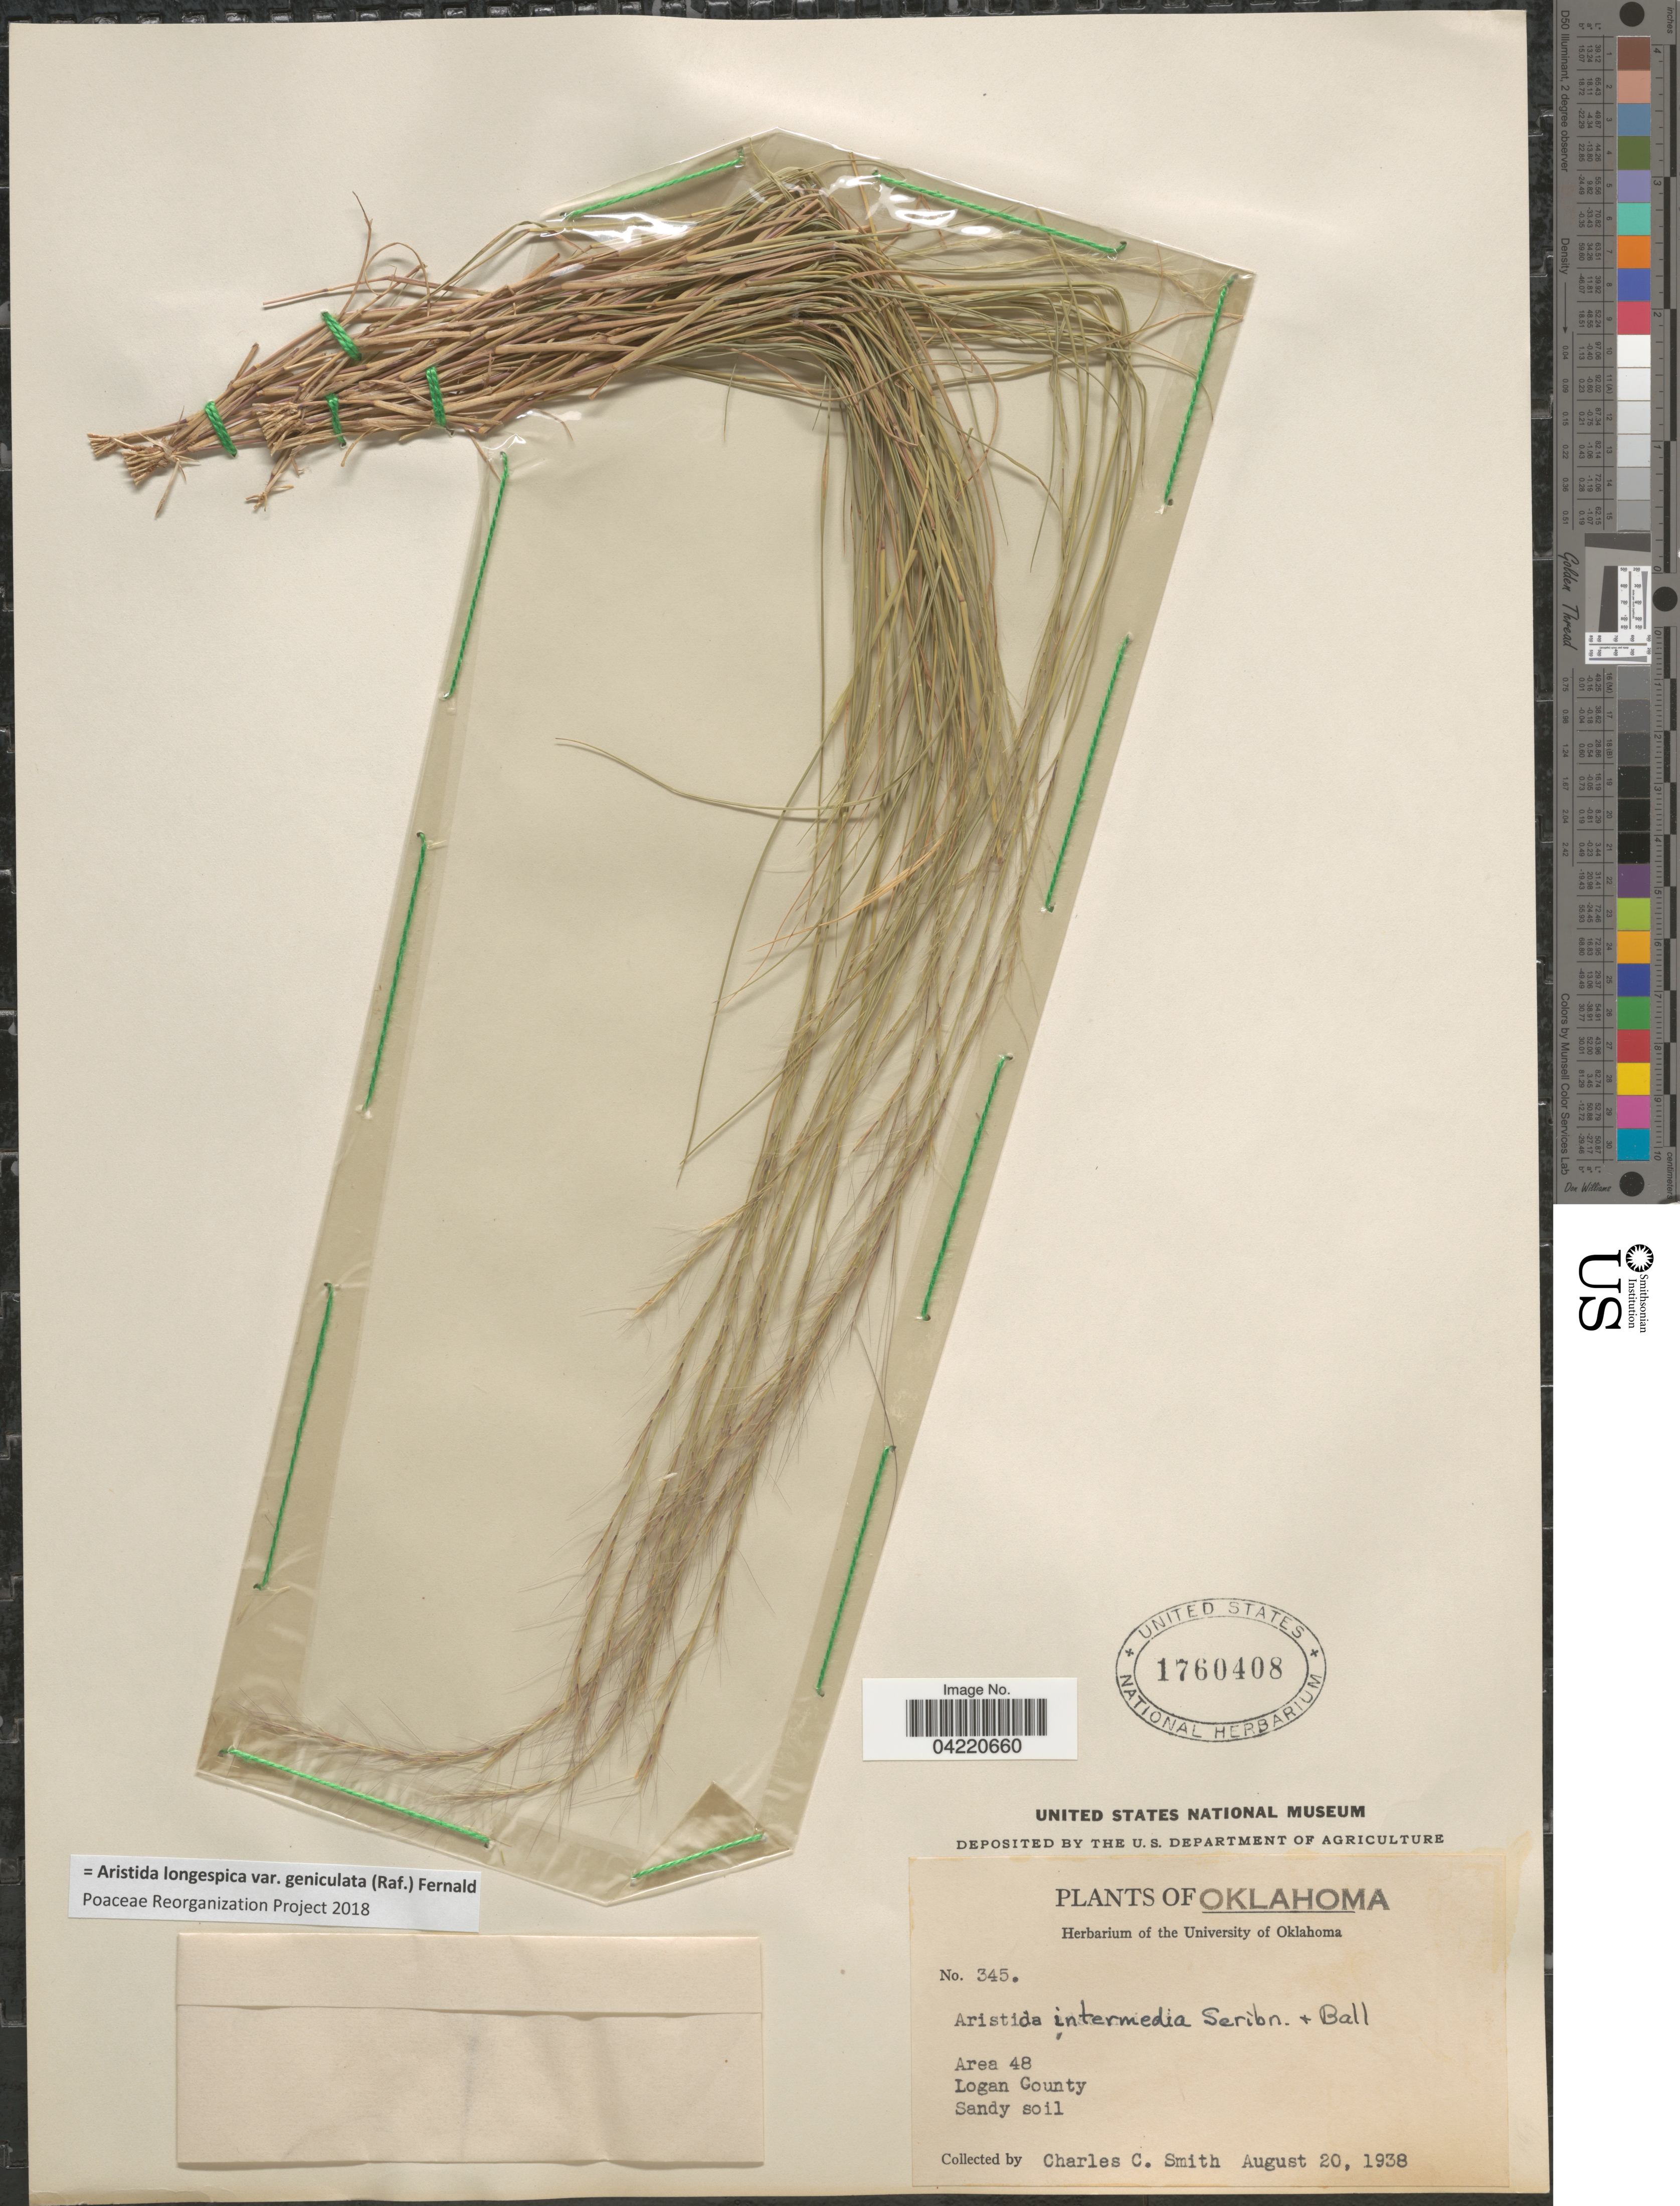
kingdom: Plantae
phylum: Tracheophyta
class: Liliopsida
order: Poales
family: Poaceae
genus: Aristida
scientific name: Aristida longespica var. geniculata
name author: (Raf.) Fernald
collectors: Ch. C. Smith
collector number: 345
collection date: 1938-08-20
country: United States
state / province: Oklahoma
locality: Area 48. Logan County.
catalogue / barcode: US 1760408